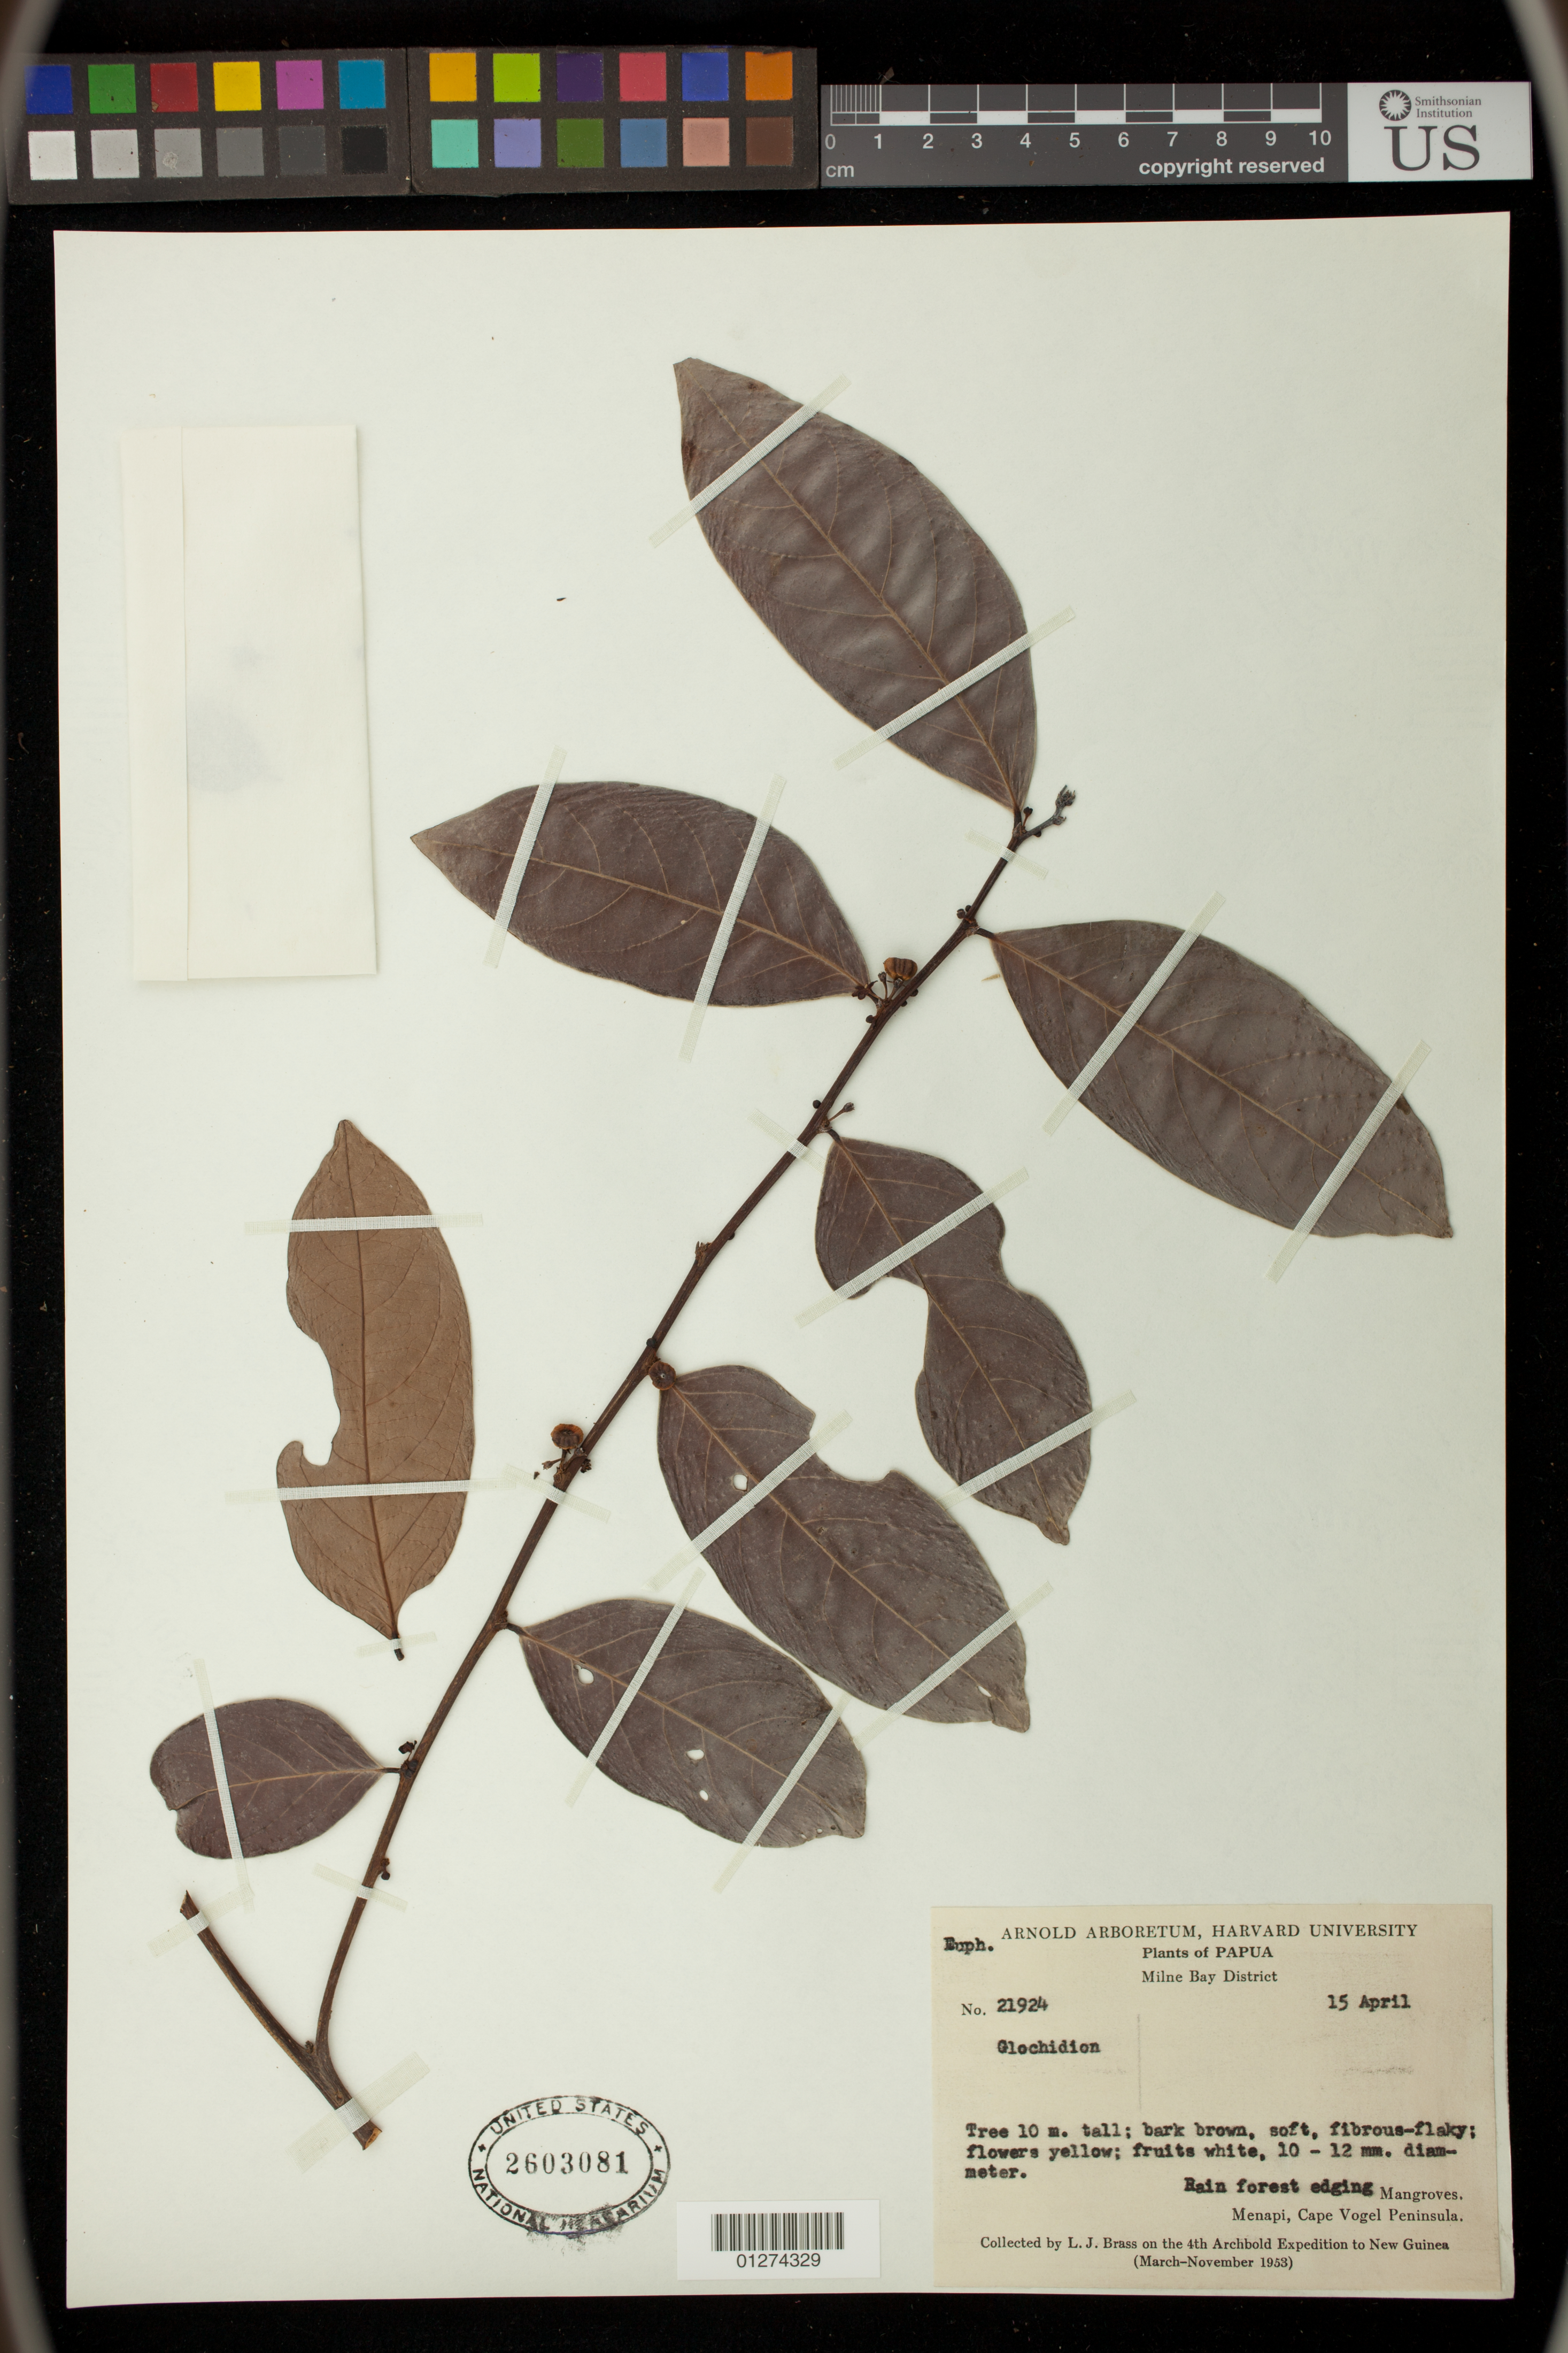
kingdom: Plantae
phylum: Tracheophyta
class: Magnoliopsida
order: Malpighiales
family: Phyllanthaceae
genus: Glochidion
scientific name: Glochidion sp.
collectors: L. J. Brass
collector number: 21924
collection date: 1953-04-15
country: Papua New Guinea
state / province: Milne Bay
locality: Menapi, Cape Vogel Peninsula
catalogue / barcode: US 2603081